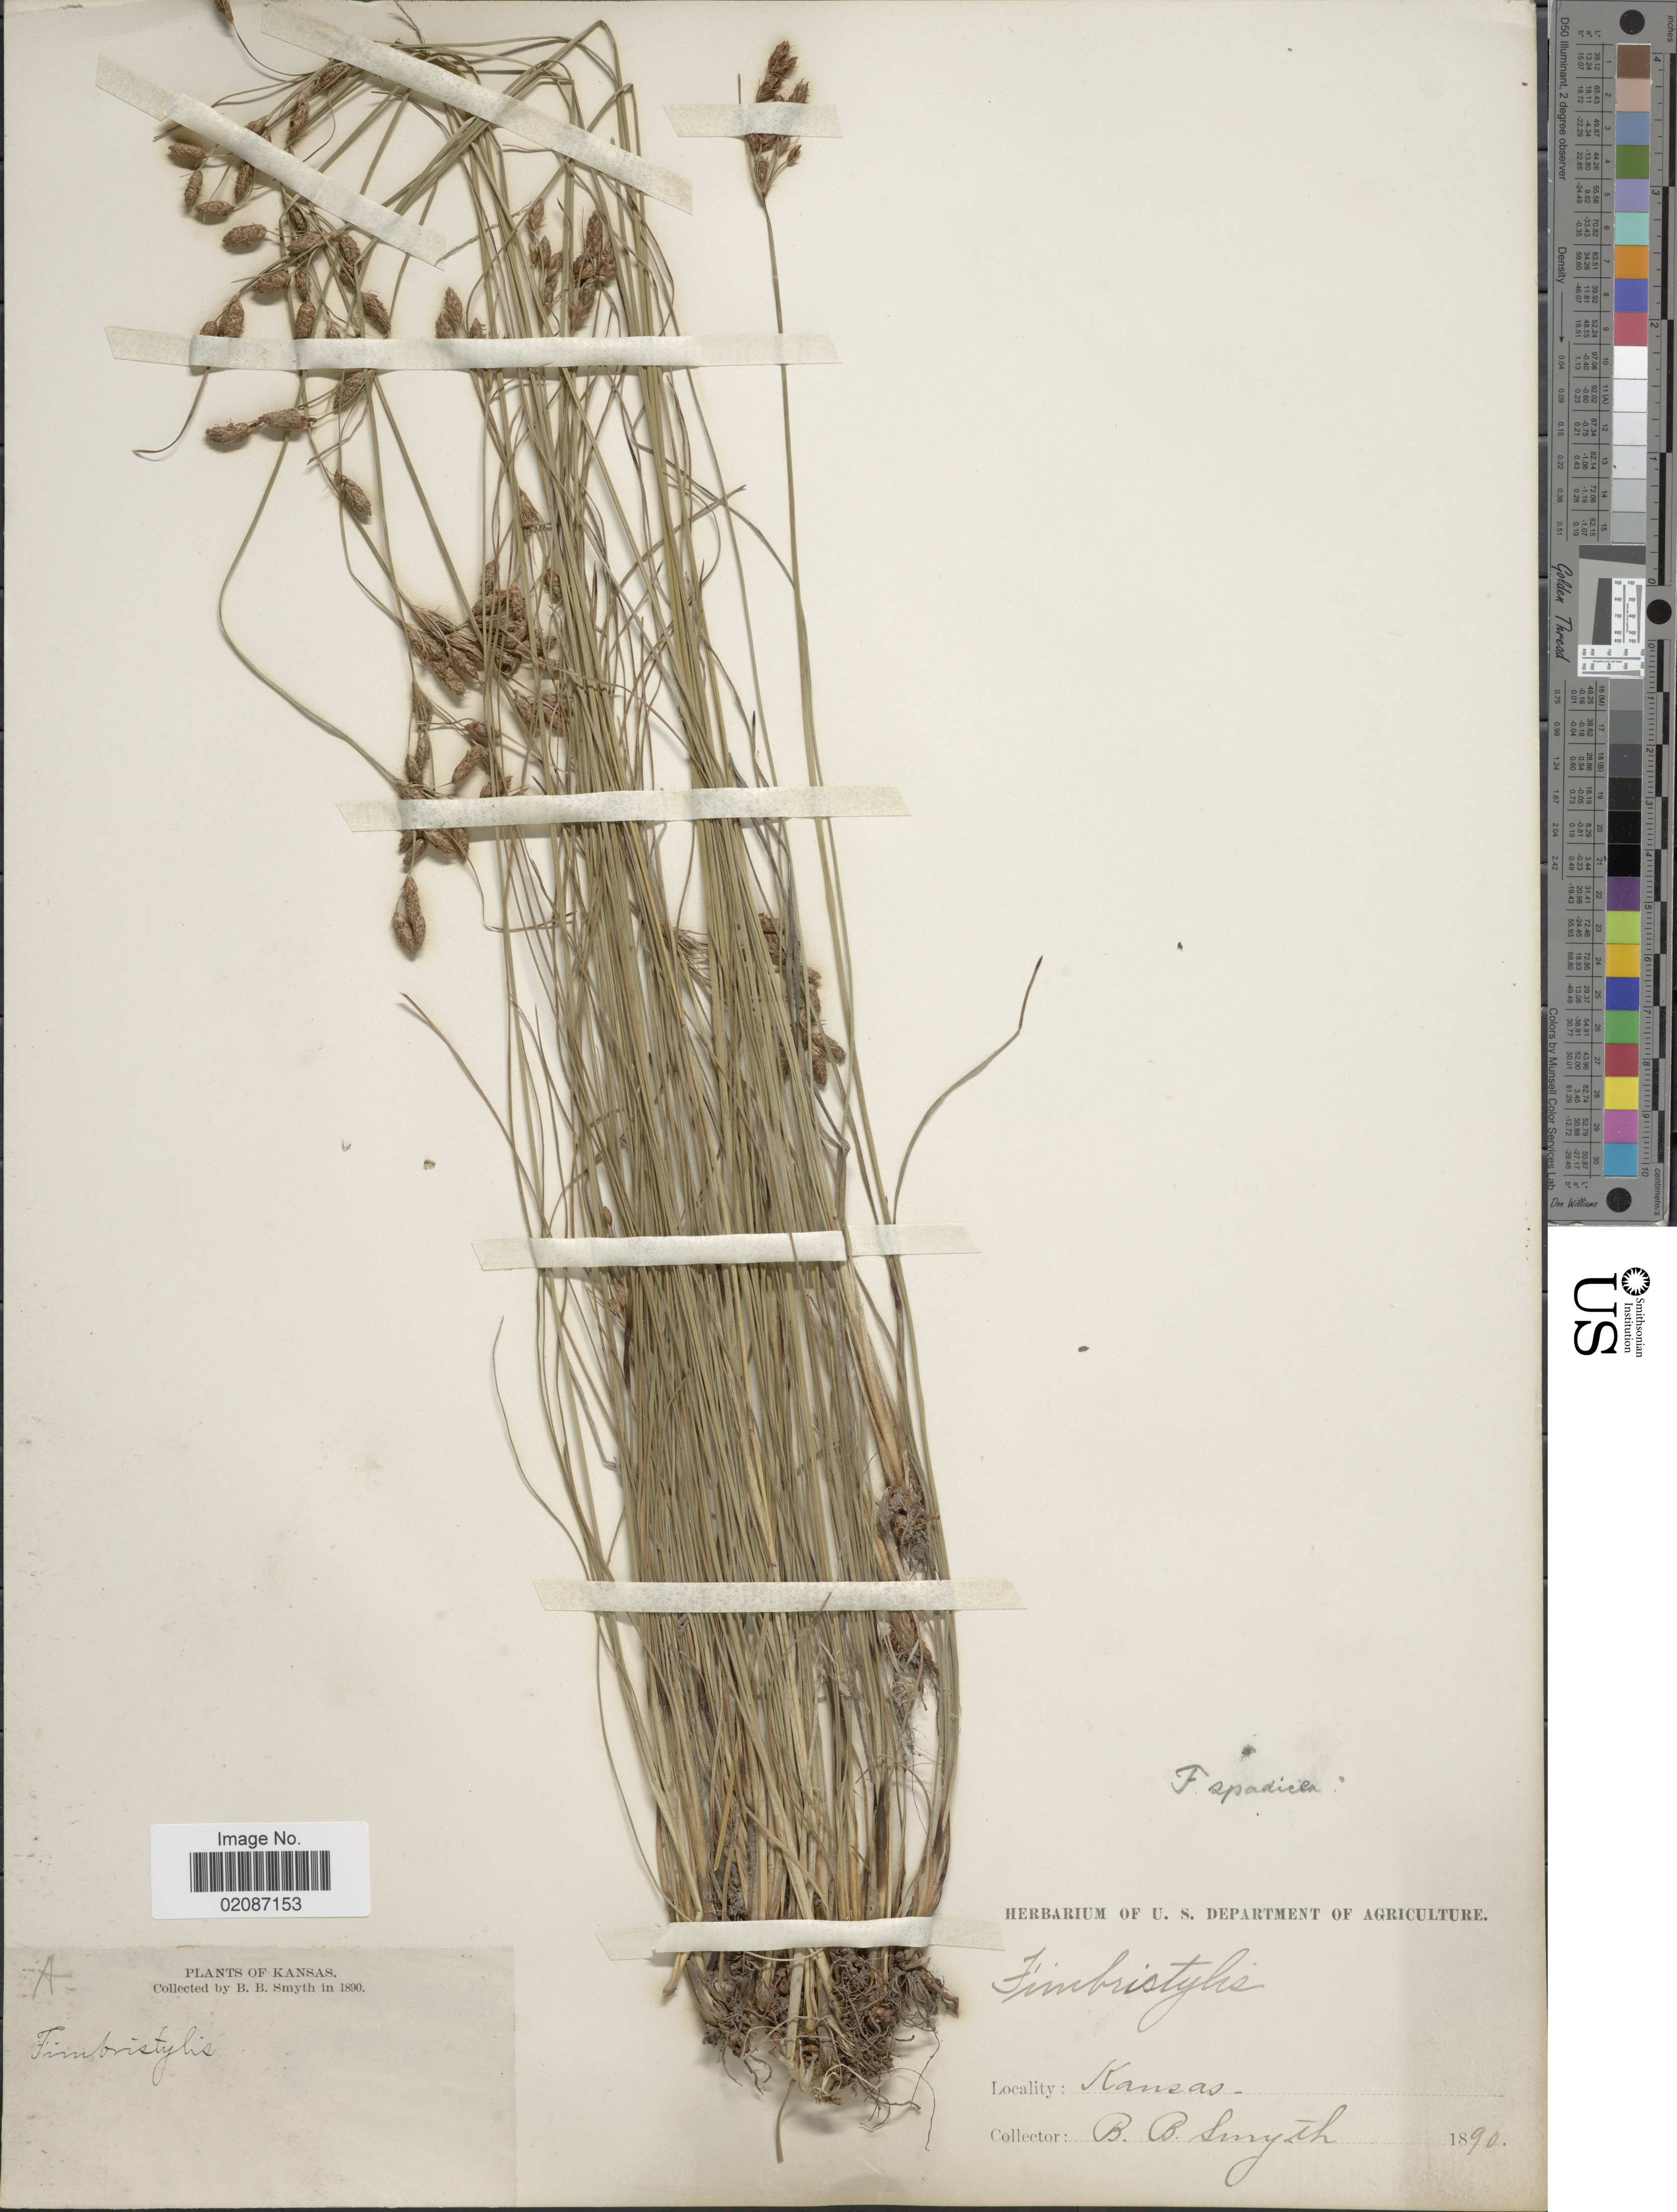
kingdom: Plantae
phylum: Tracheophyta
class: Liliopsida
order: Poales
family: Cyperaceae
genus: Fimbristylis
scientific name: Fimbristylis spadicea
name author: (L.) Vahl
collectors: B. Smyth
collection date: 1890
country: United States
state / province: Kansas